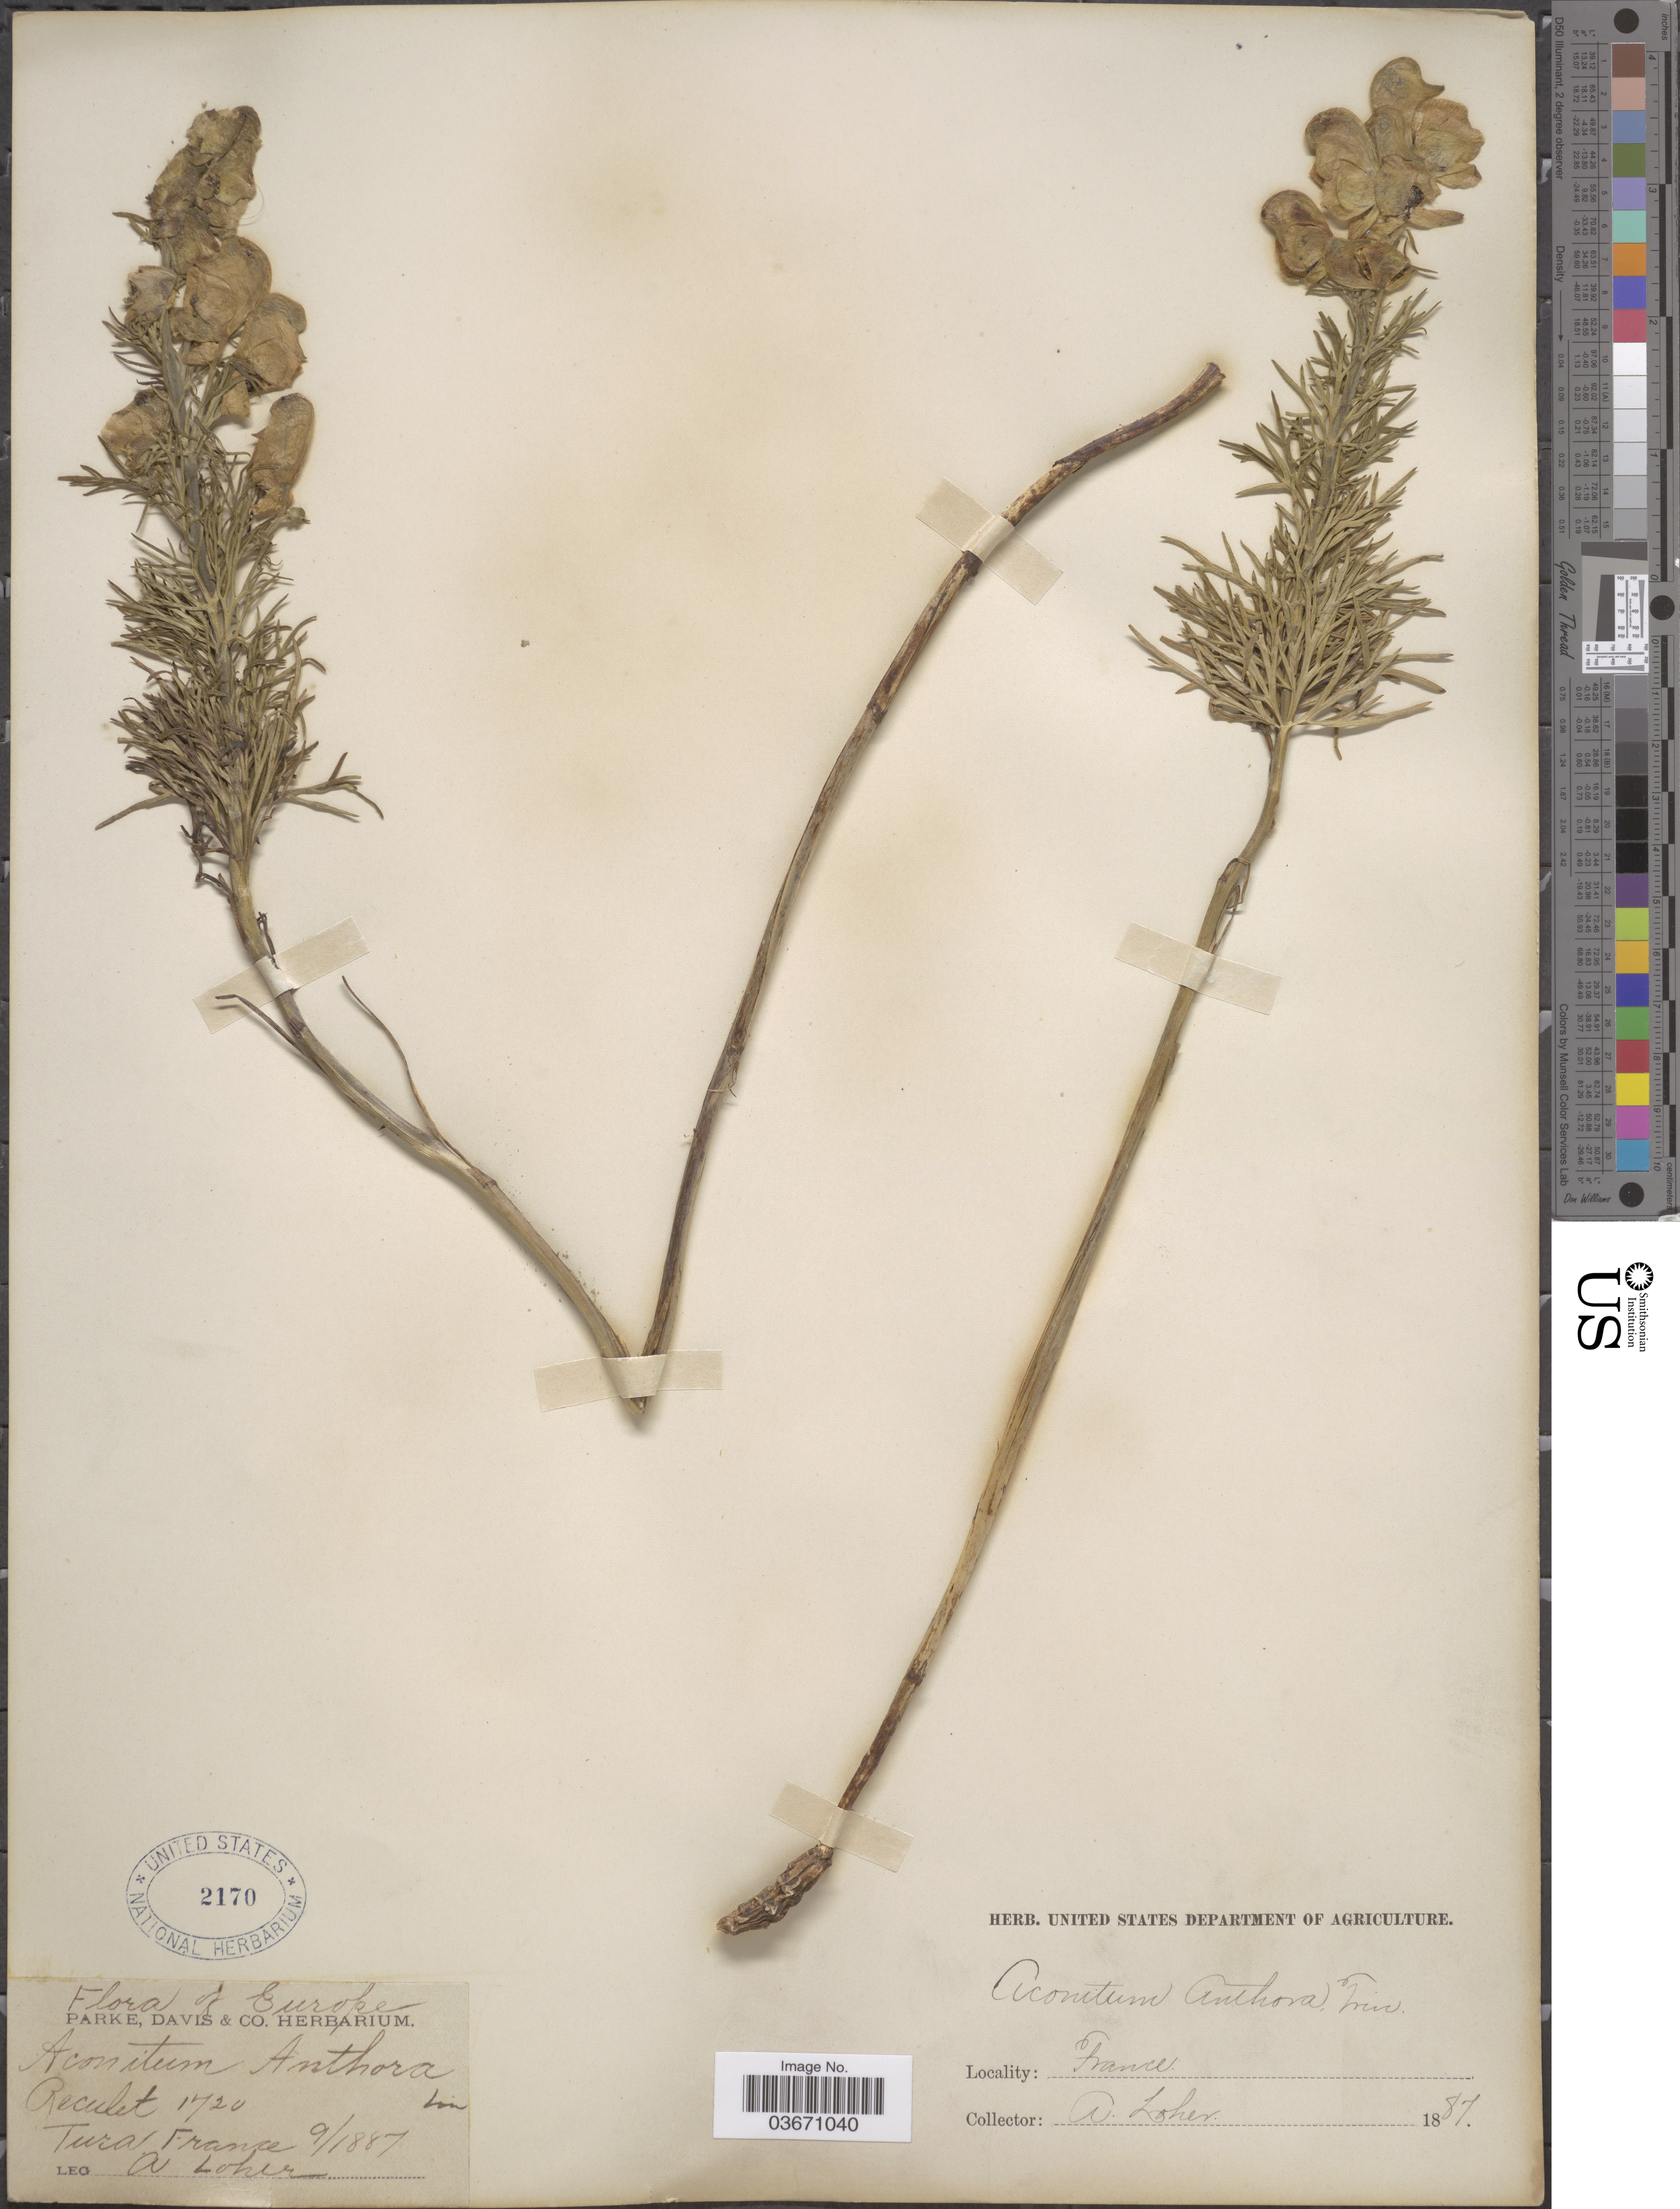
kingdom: Plantae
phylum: Tracheophyta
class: Magnoliopsida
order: Ranunculales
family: Ranunculaceae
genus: Aconitum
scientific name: Aconitum anthora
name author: L.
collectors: A. Loher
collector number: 1720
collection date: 1887-09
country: France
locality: Reculet. Tura.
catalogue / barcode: US 2170